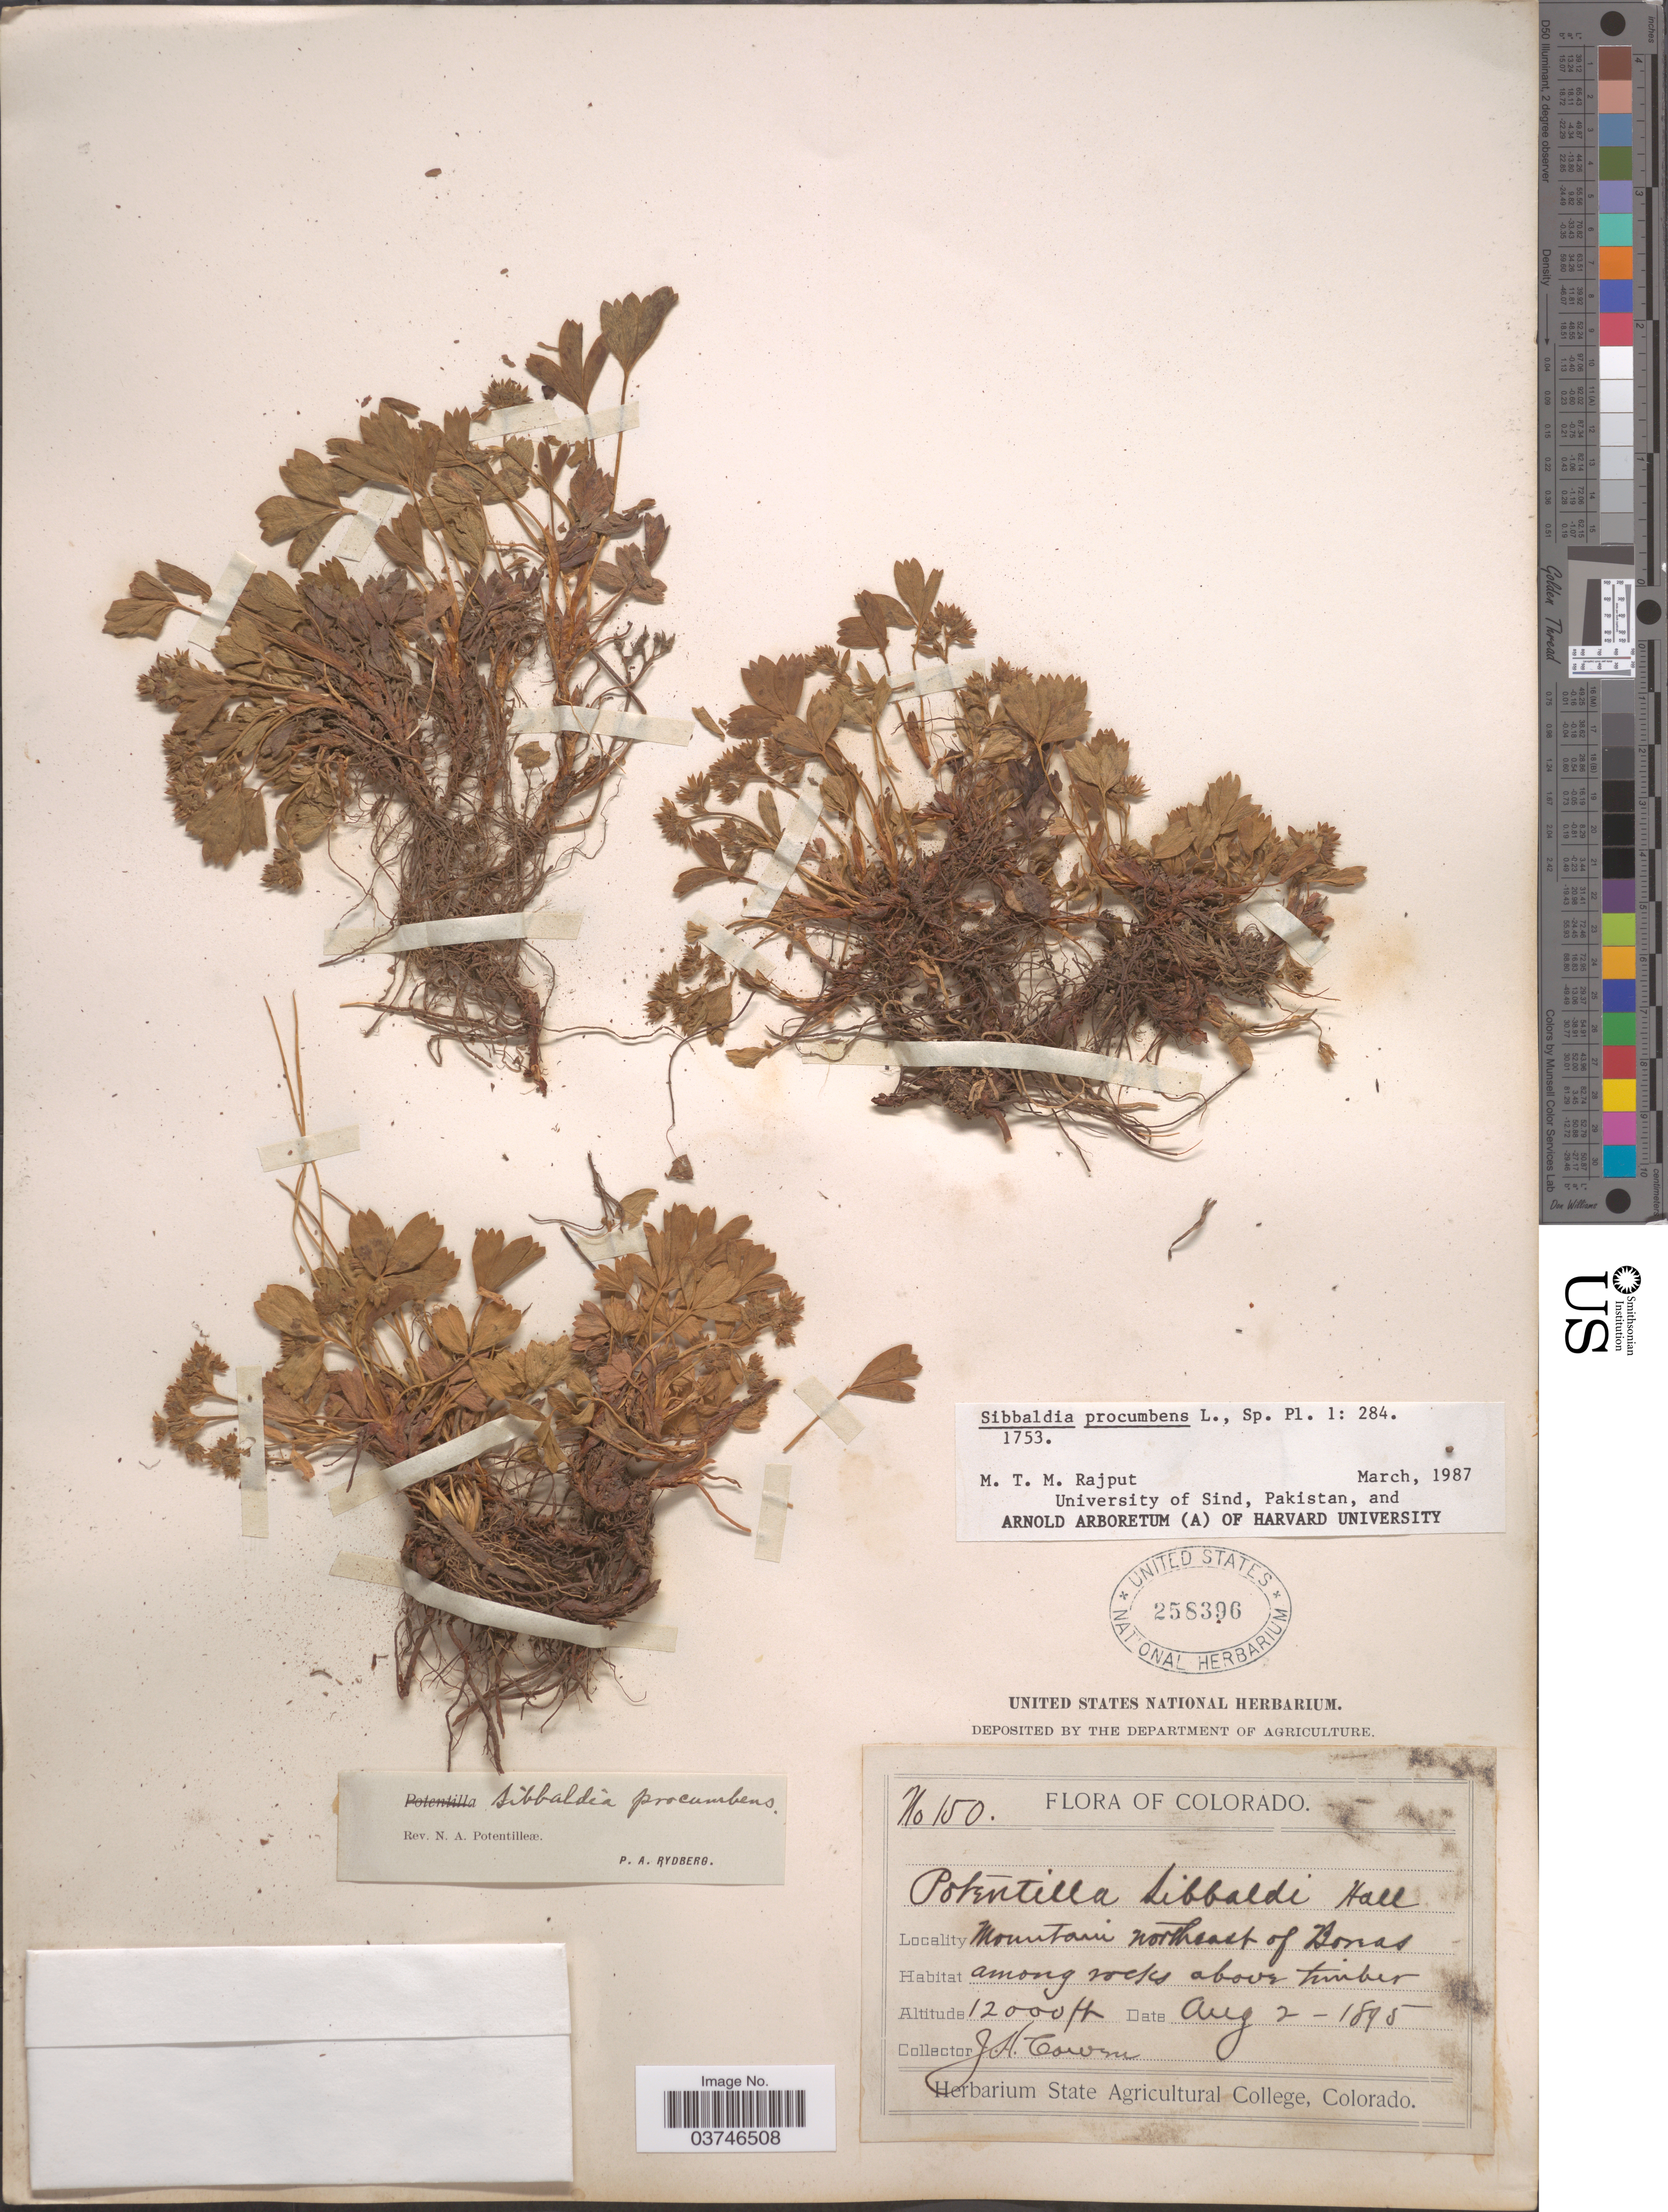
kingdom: Plantae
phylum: Tracheophyta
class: Magnoliopsida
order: Rosales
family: Rosaceae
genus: Sibbaldia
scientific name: Sibbaldia procumbens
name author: L.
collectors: J. H. Cowen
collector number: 150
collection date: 1895-08-02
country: United States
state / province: Colorado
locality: Mountain northeast of Boreas.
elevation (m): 3658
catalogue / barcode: US 258396